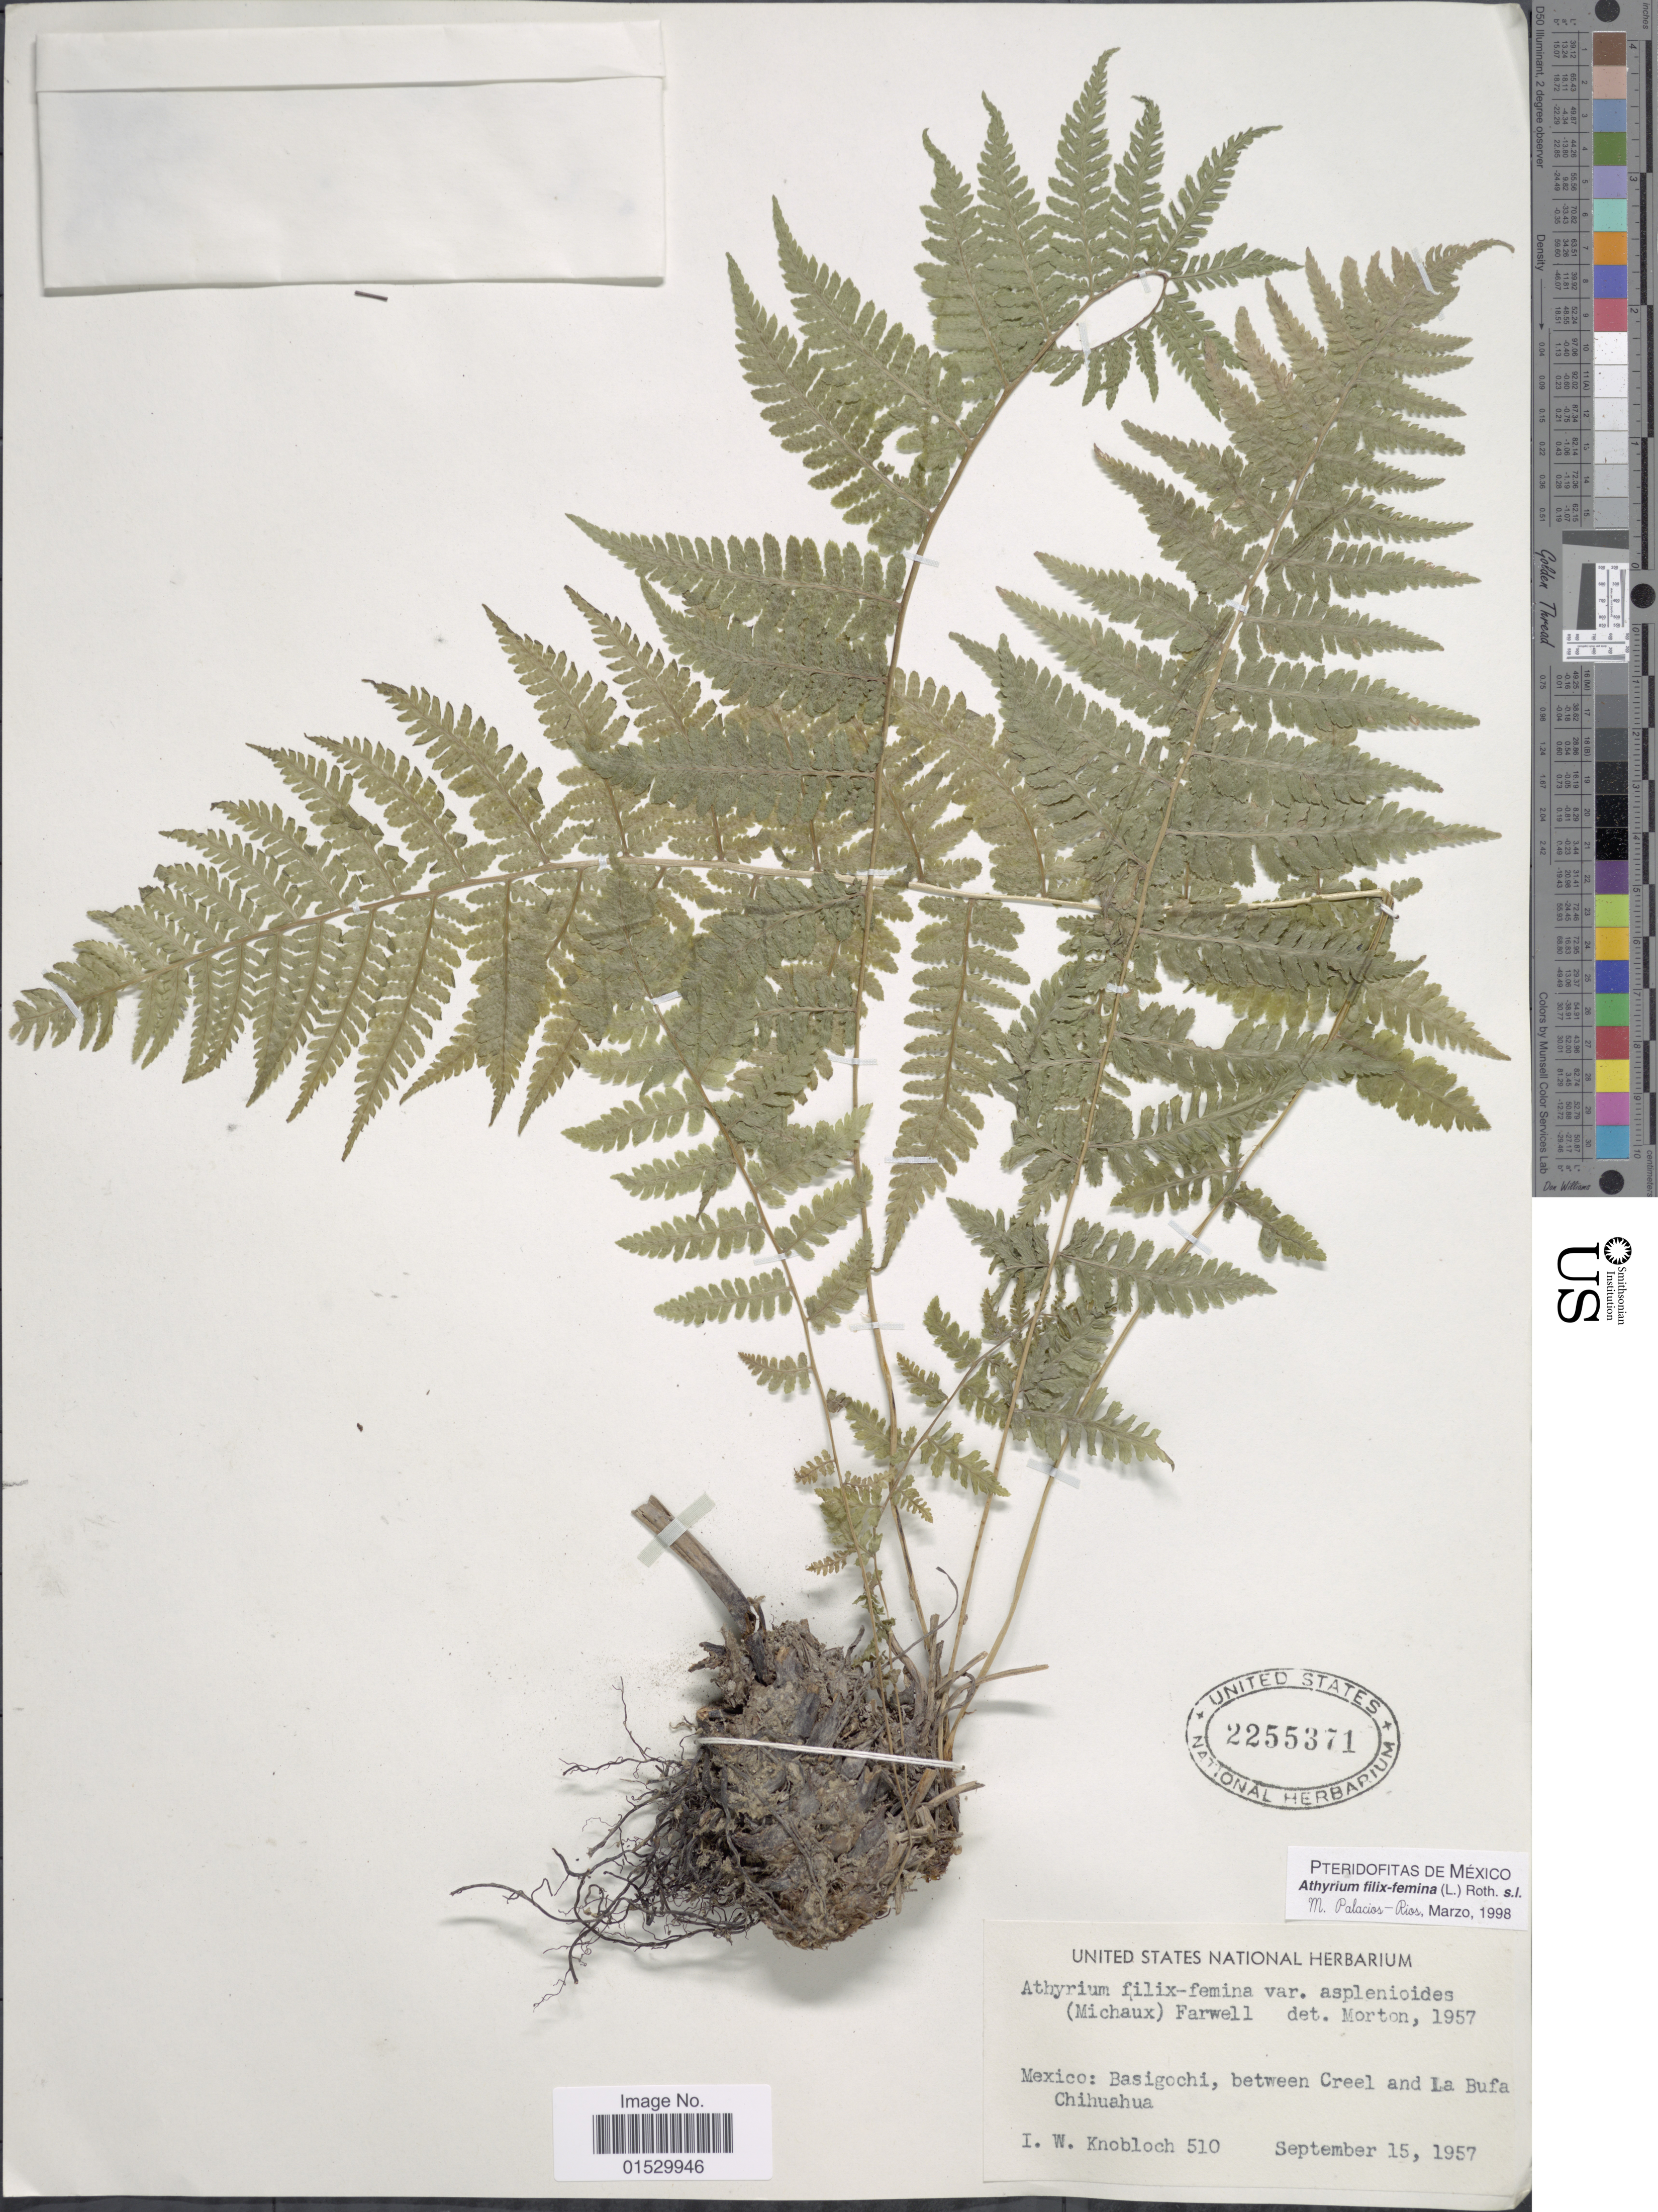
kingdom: Plantae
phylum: Tracheophyta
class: Polypodiopsida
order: Polypodiales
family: Athyriaceae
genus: Athyrium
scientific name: Athyrium bourgeaui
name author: E. Fourn.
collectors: I. W. Knobloch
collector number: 510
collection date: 1957-09-15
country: Mexico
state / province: Chihuahua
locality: Basigochi, between Creel and La Bufa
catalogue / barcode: US 2255371